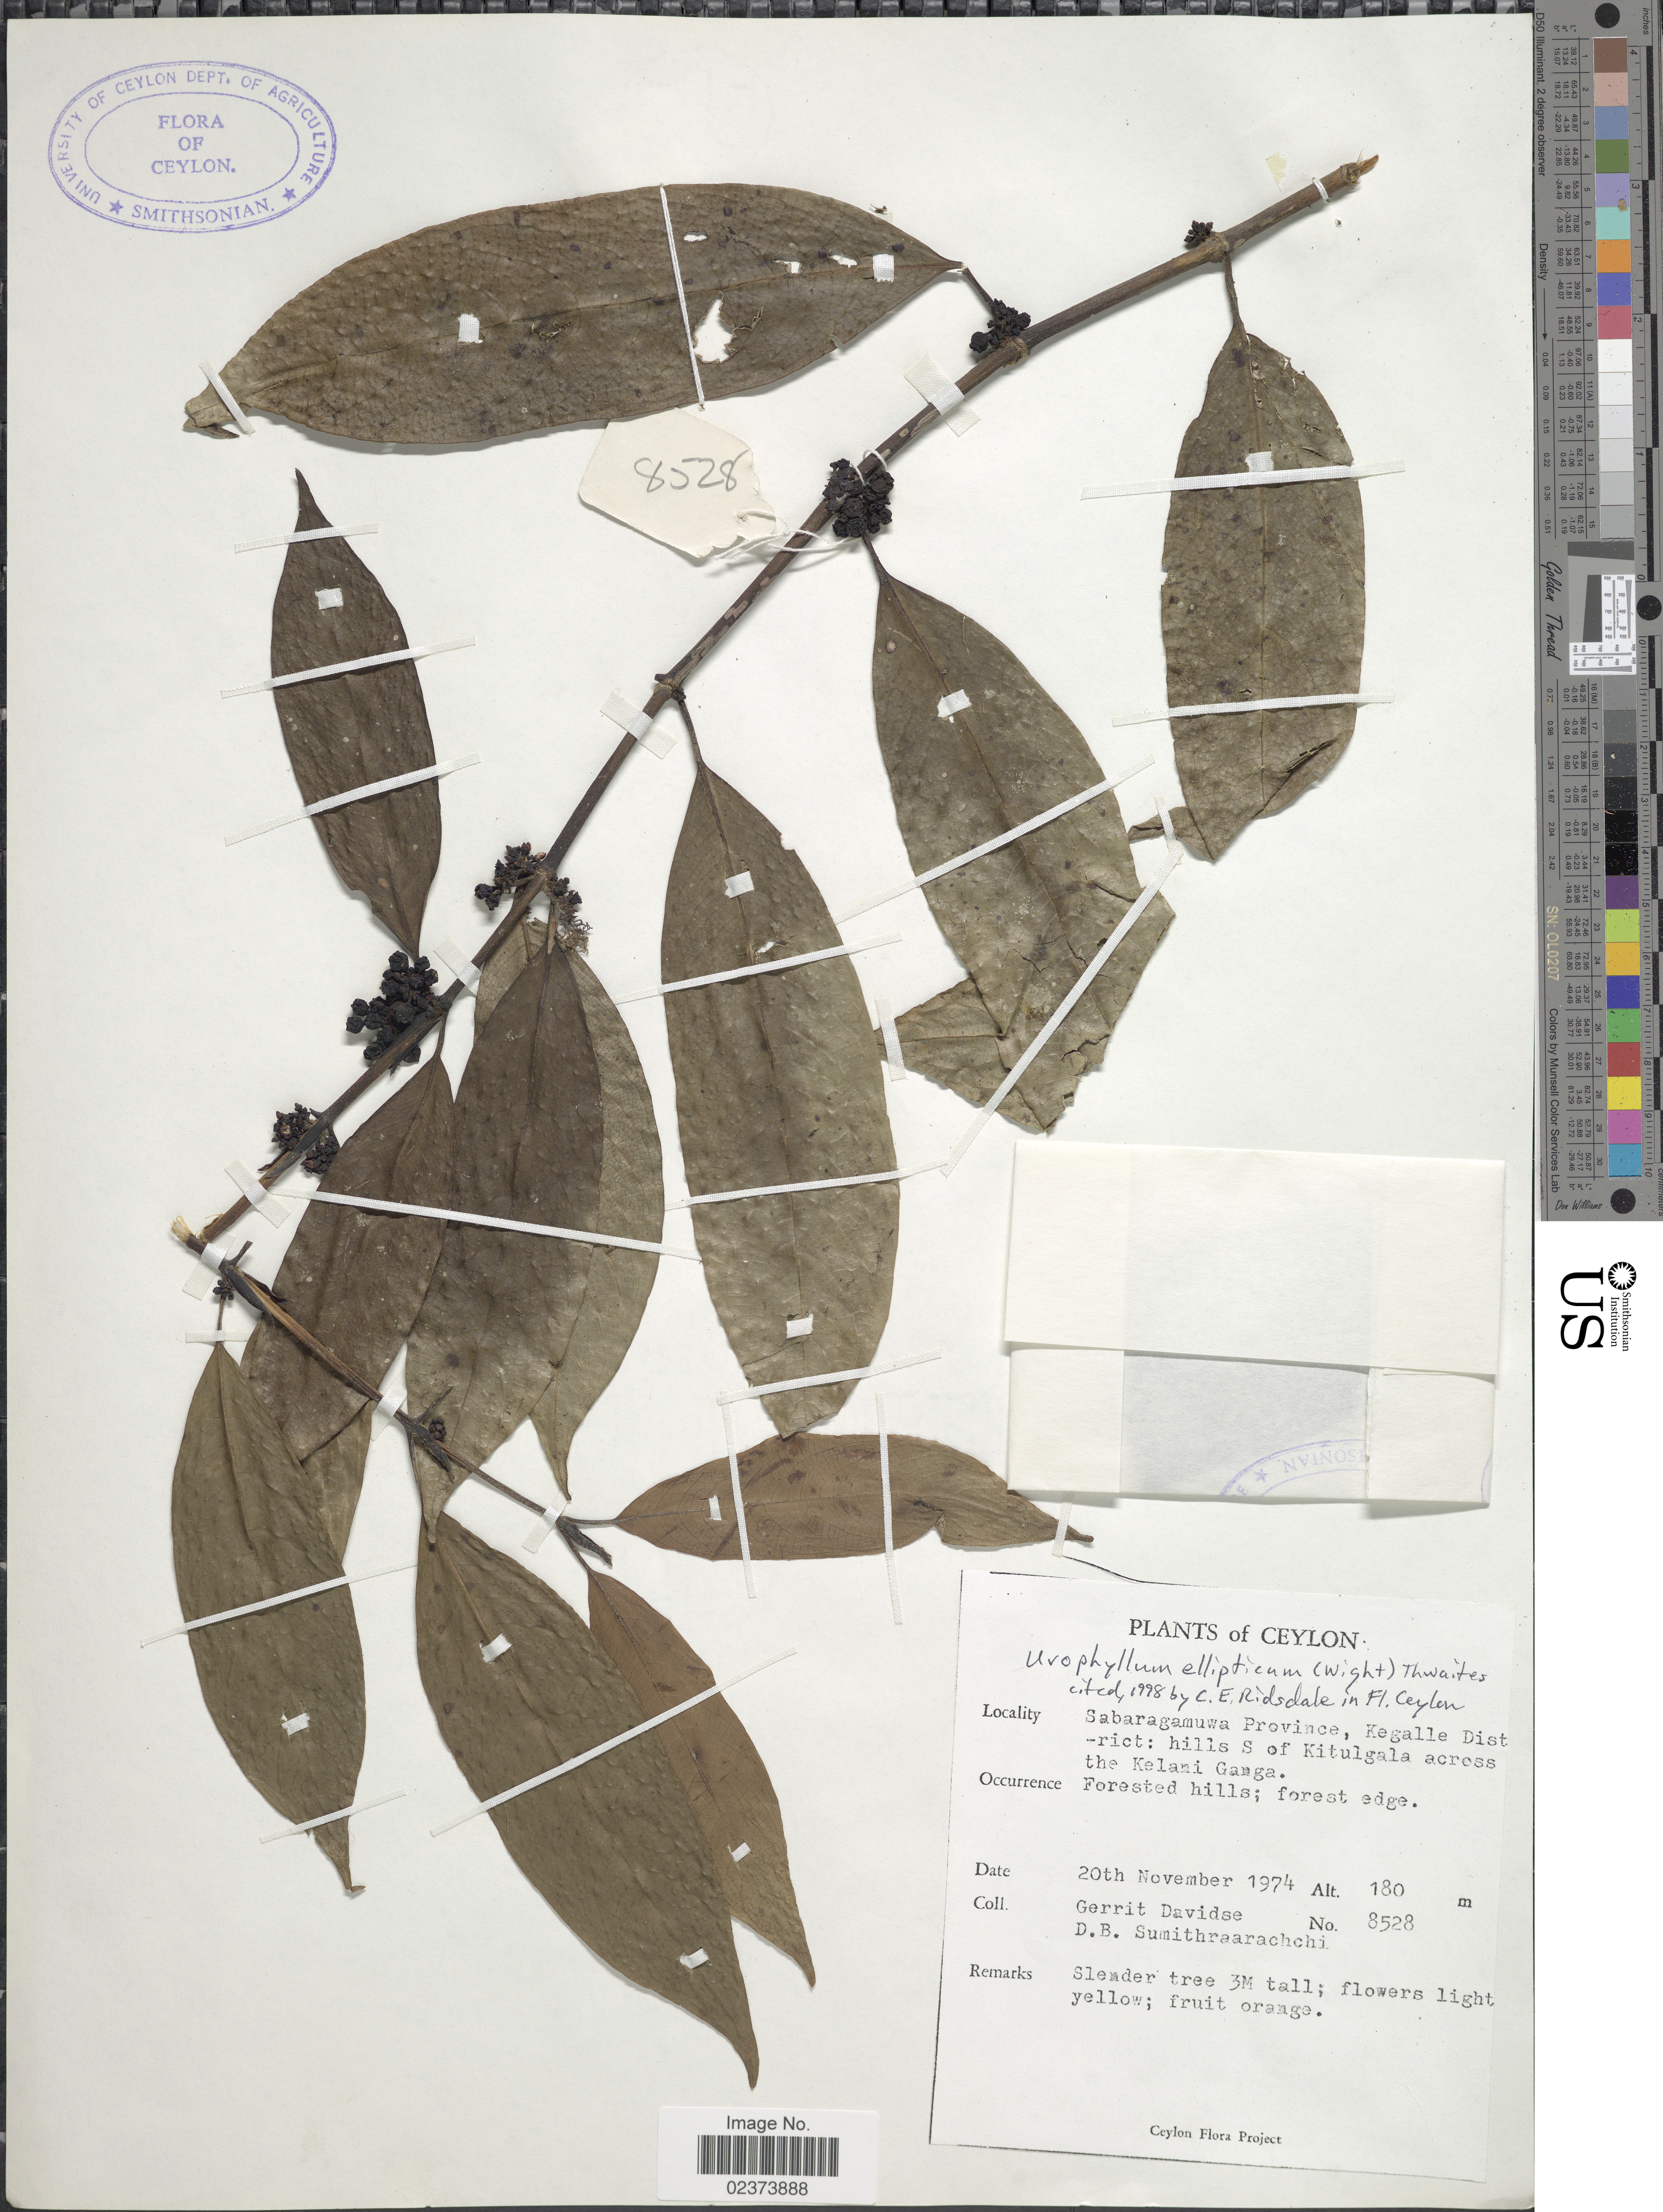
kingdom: Plantae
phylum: Tracheophyta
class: Magnoliopsida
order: Gentianales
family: Rubiaceae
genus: Urophyllum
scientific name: Urophyllum ellipticum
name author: (Wight) Thwaites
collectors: G. Davidse & D. B. Sumithraarachchi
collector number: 8528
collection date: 1974-11-20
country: Sri Lanka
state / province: Sabaragamuwa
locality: Sabaragamuwa Province, Kegalle District: hills S of Kitulgala across the Kelani Ganga, Ceylon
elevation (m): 180